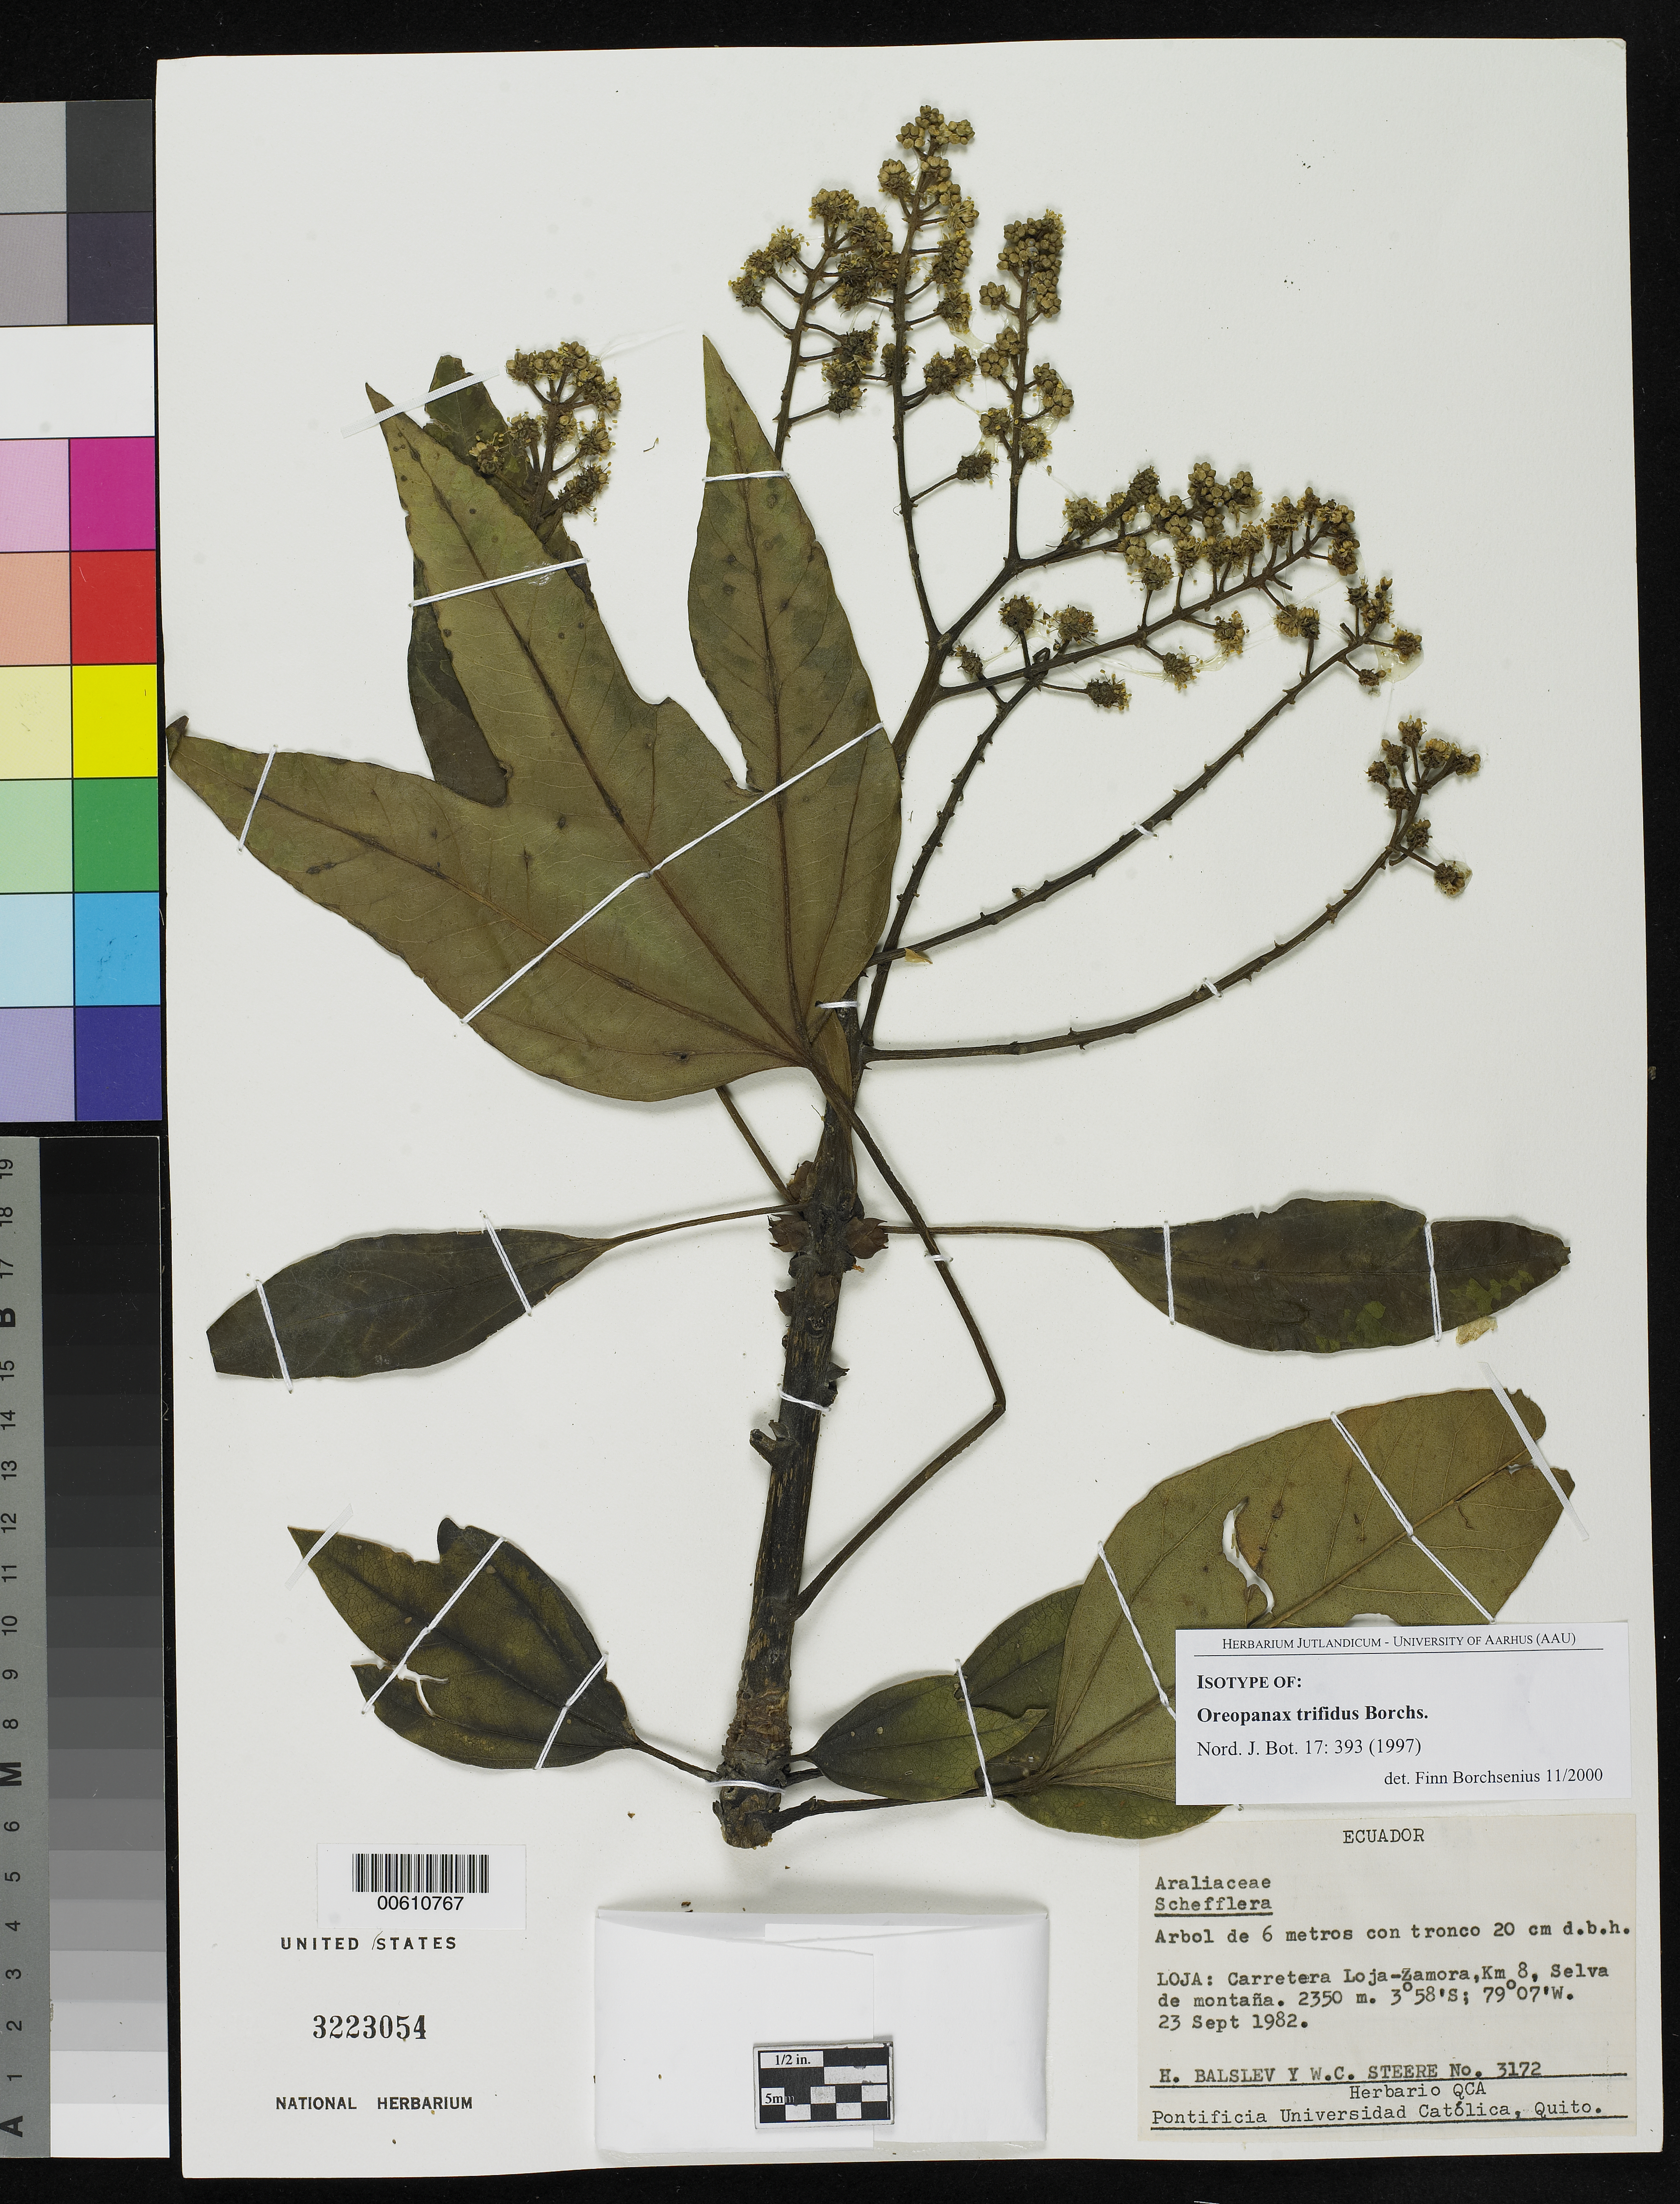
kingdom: Plantae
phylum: Tracheophyta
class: Magnoliopsida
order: Apiales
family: Araliaceae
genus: Oreopanax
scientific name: Oreopanax trifidus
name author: Borchs.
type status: Isotype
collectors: H. Balslev & W. C. Steere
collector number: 3172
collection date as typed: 23 Sep 1982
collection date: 1982-09-23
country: Ecuador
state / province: Loja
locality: Carretera, Loja-Zamora, Selva de montaria.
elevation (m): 2350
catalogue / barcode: US 3223054